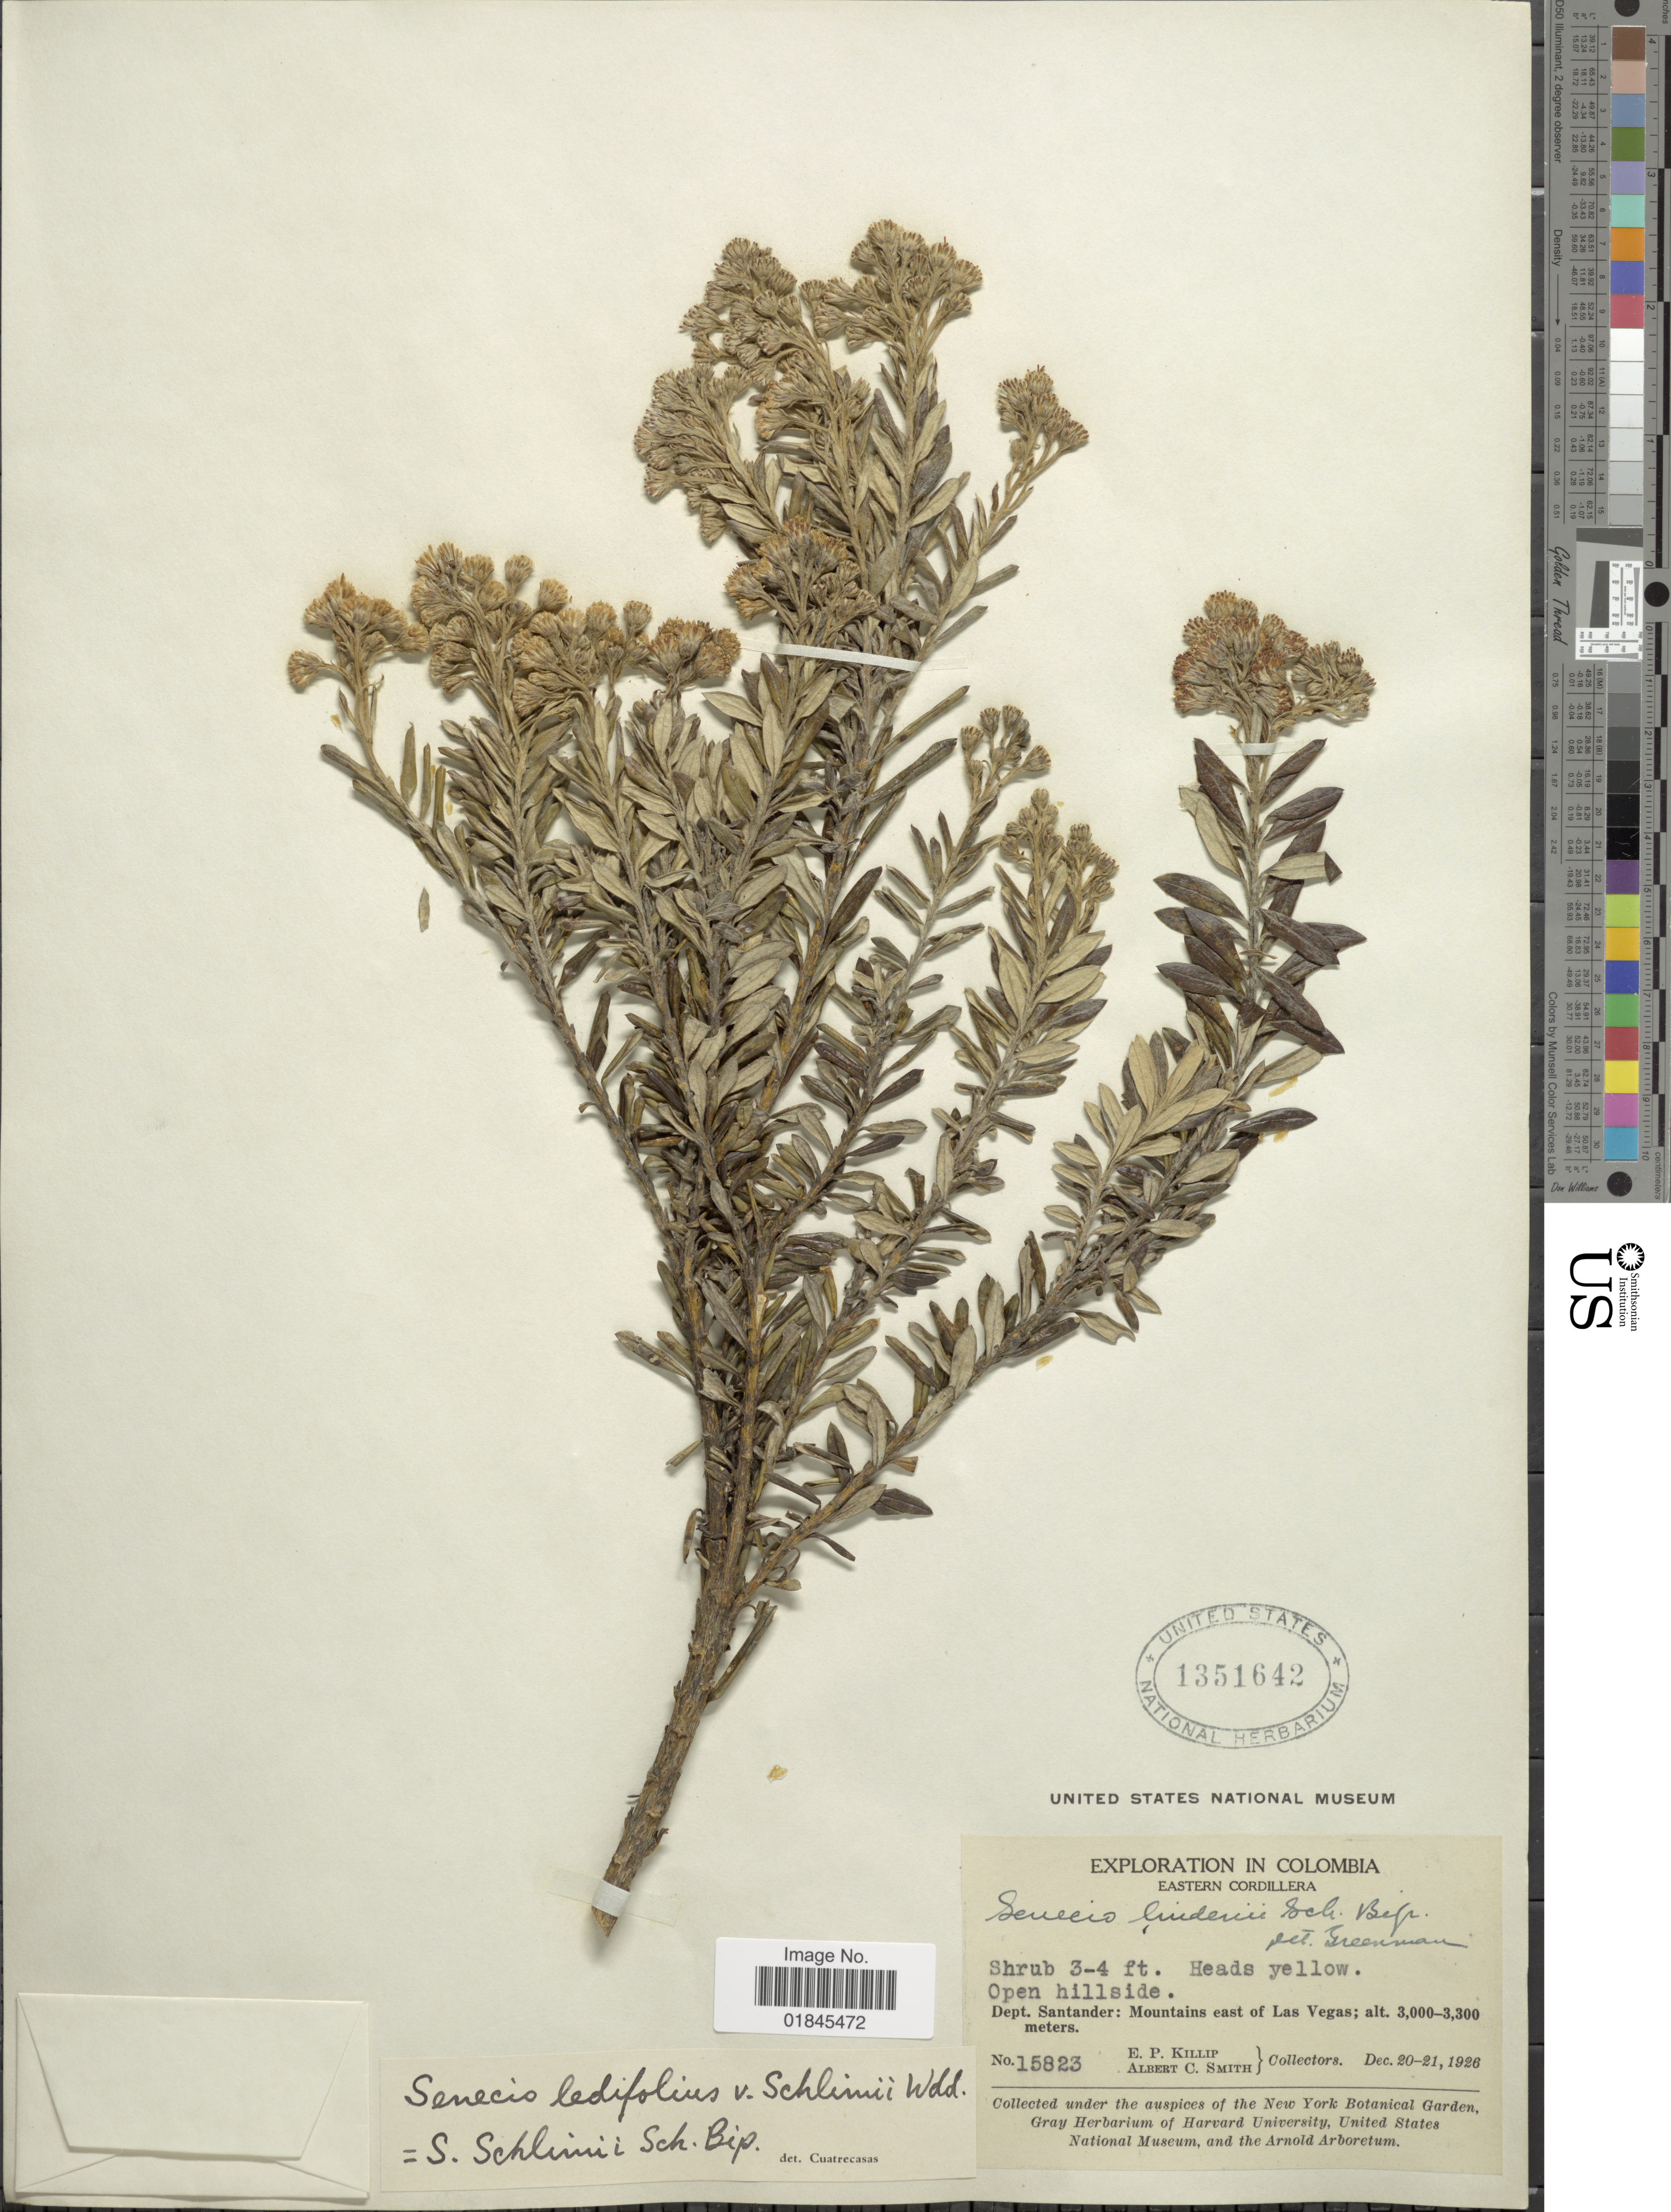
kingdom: Plantae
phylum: Tracheophyta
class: Magnoliopsida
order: Asterales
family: Asteraceae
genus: Pentacalia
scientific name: Pentacalia ledifolia subsp. schlimii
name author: (Wedd.) Cuatrec.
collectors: E. P. Killip & A. C. Smith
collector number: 15823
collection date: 1926-12-20/1926-12-21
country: Colombia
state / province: Santander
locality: Eastern Cordillera. Dept. Santander: Mountains east of Las Vegas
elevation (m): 3000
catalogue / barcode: US 1351642